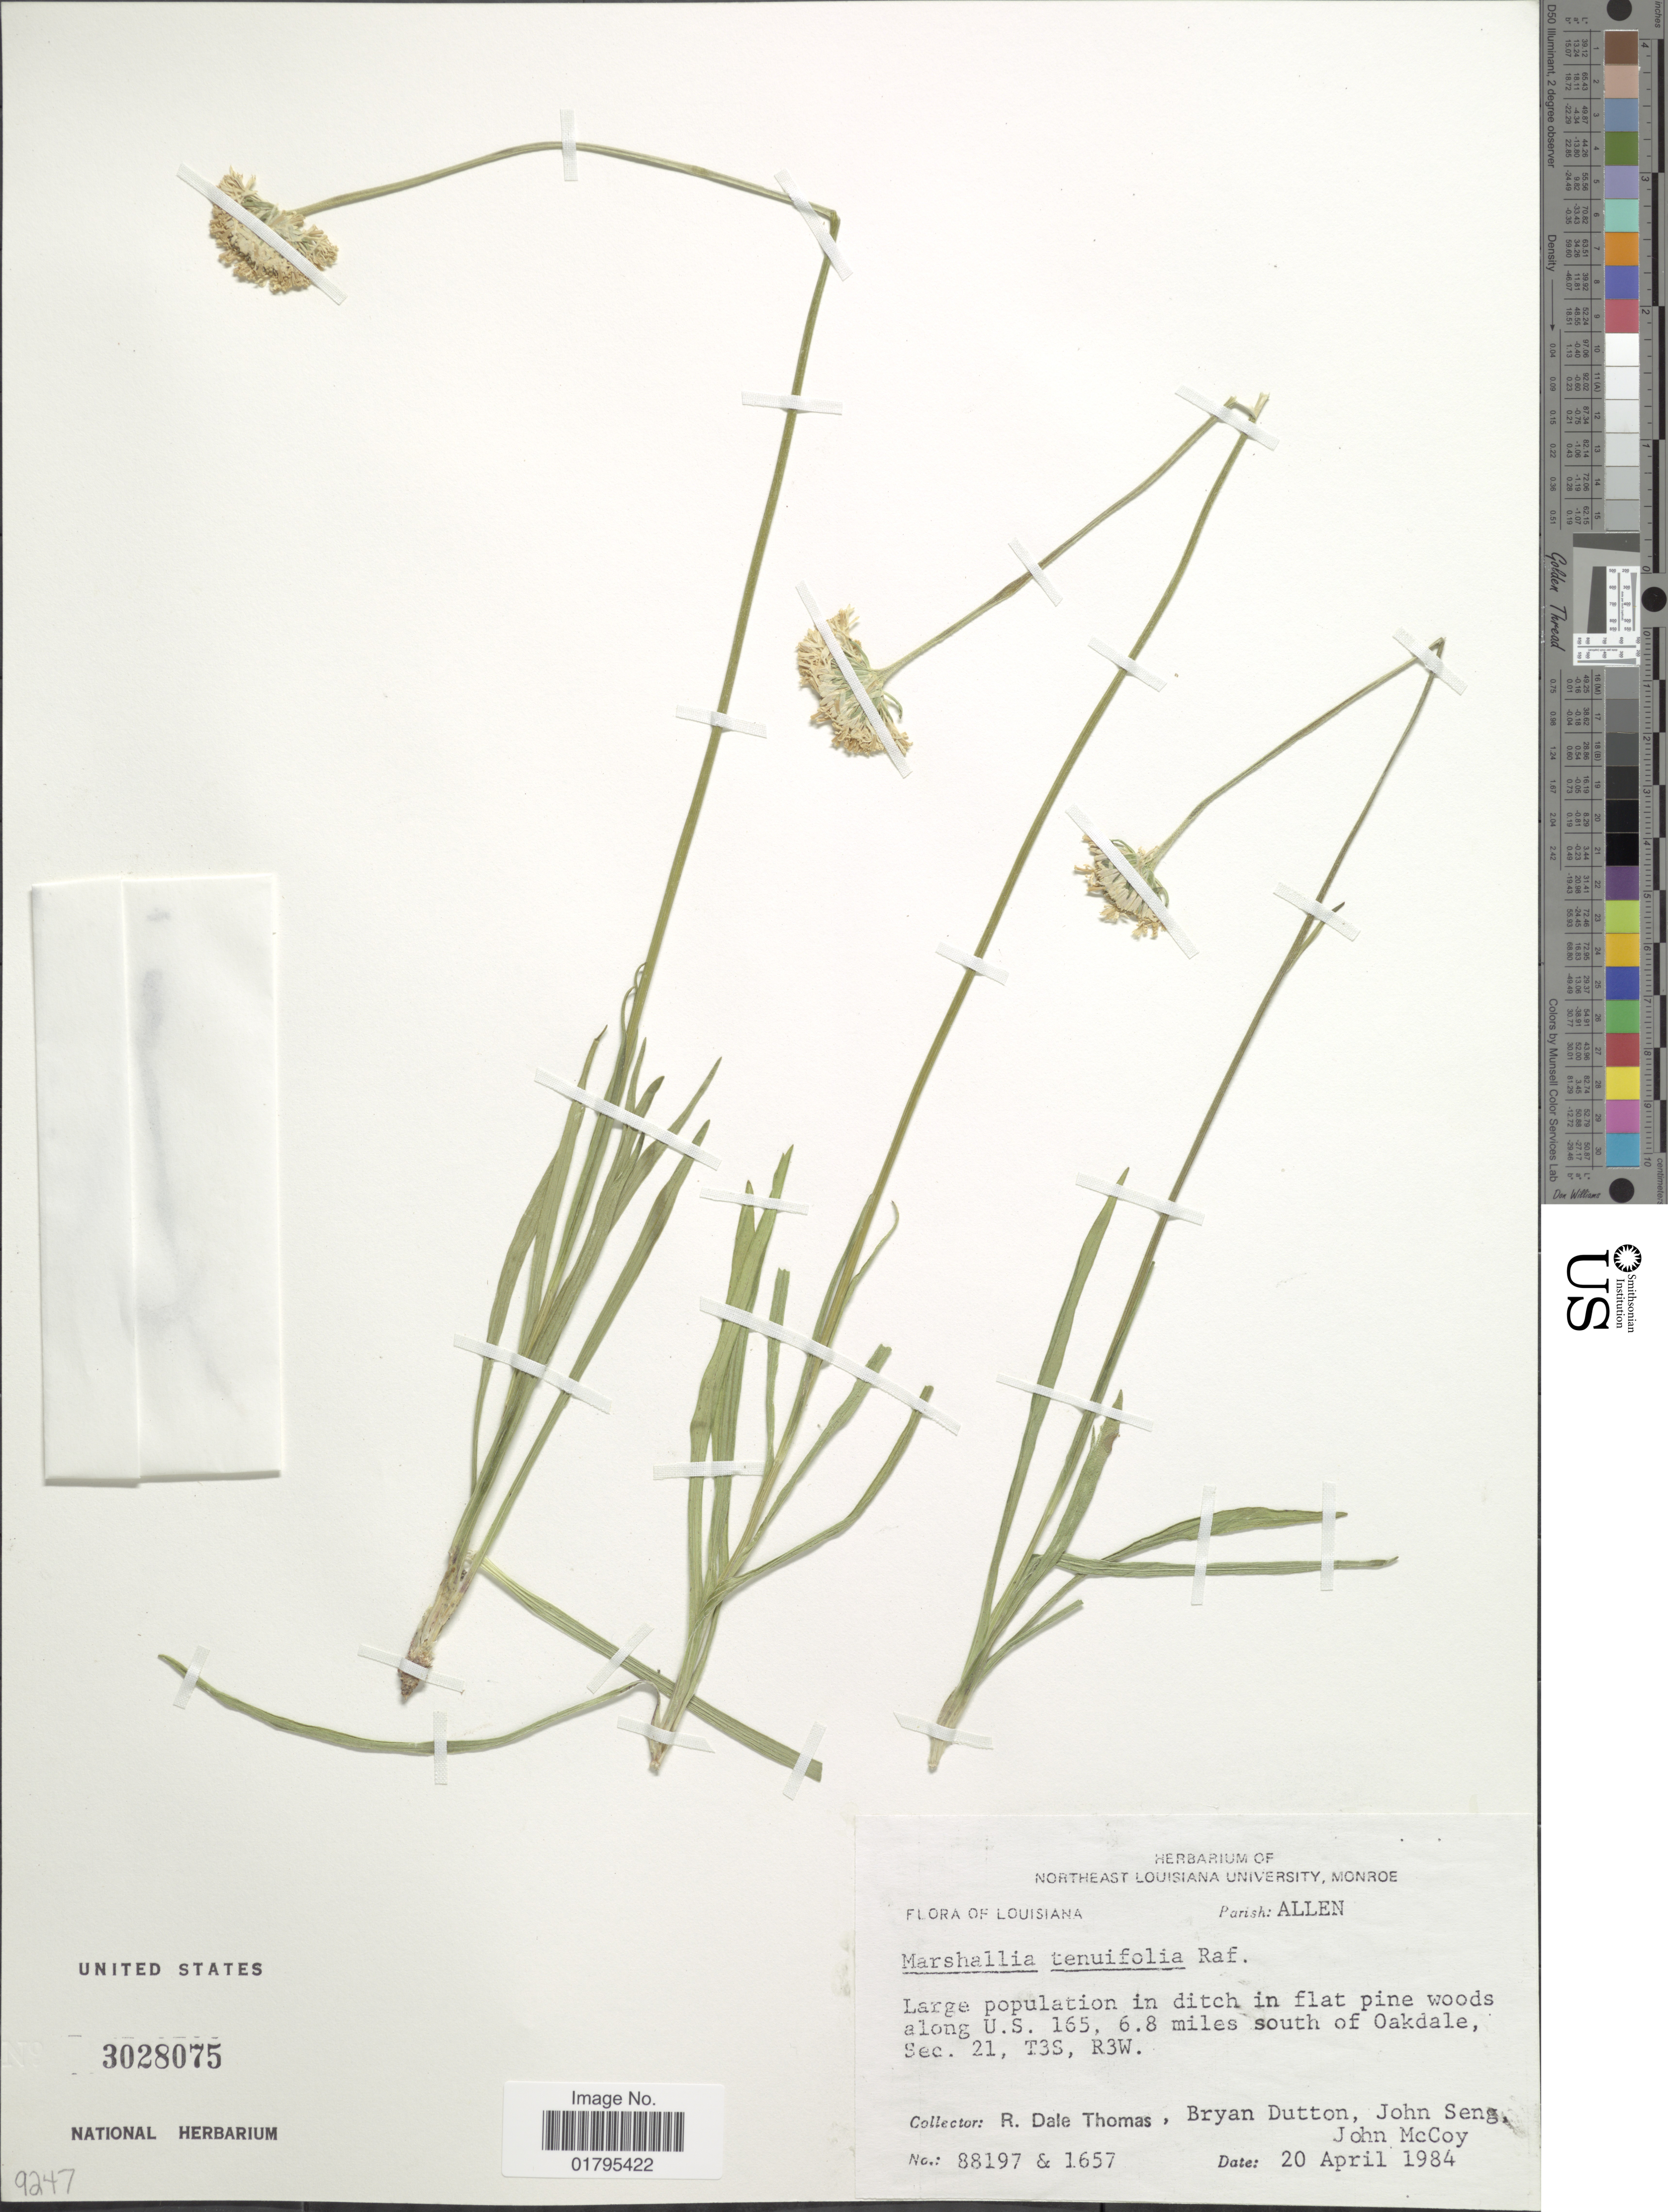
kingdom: Plantae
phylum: Tracheophyta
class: Magnoliopsida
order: Asterales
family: Asteraceae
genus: Marshallia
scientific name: Marshallia tenuifolia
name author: Raf.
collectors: R. Thomas, B. Dutton & J. Seng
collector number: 88197/1657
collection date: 1984-04-20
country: United States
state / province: Louisiana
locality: Louisiana, Parish: Allen, In ditch in flat pine woods along U.S. 165, 6.8 miles south of Oakdale, Sec. 21, T3S, R 3W.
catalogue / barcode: US 3028075